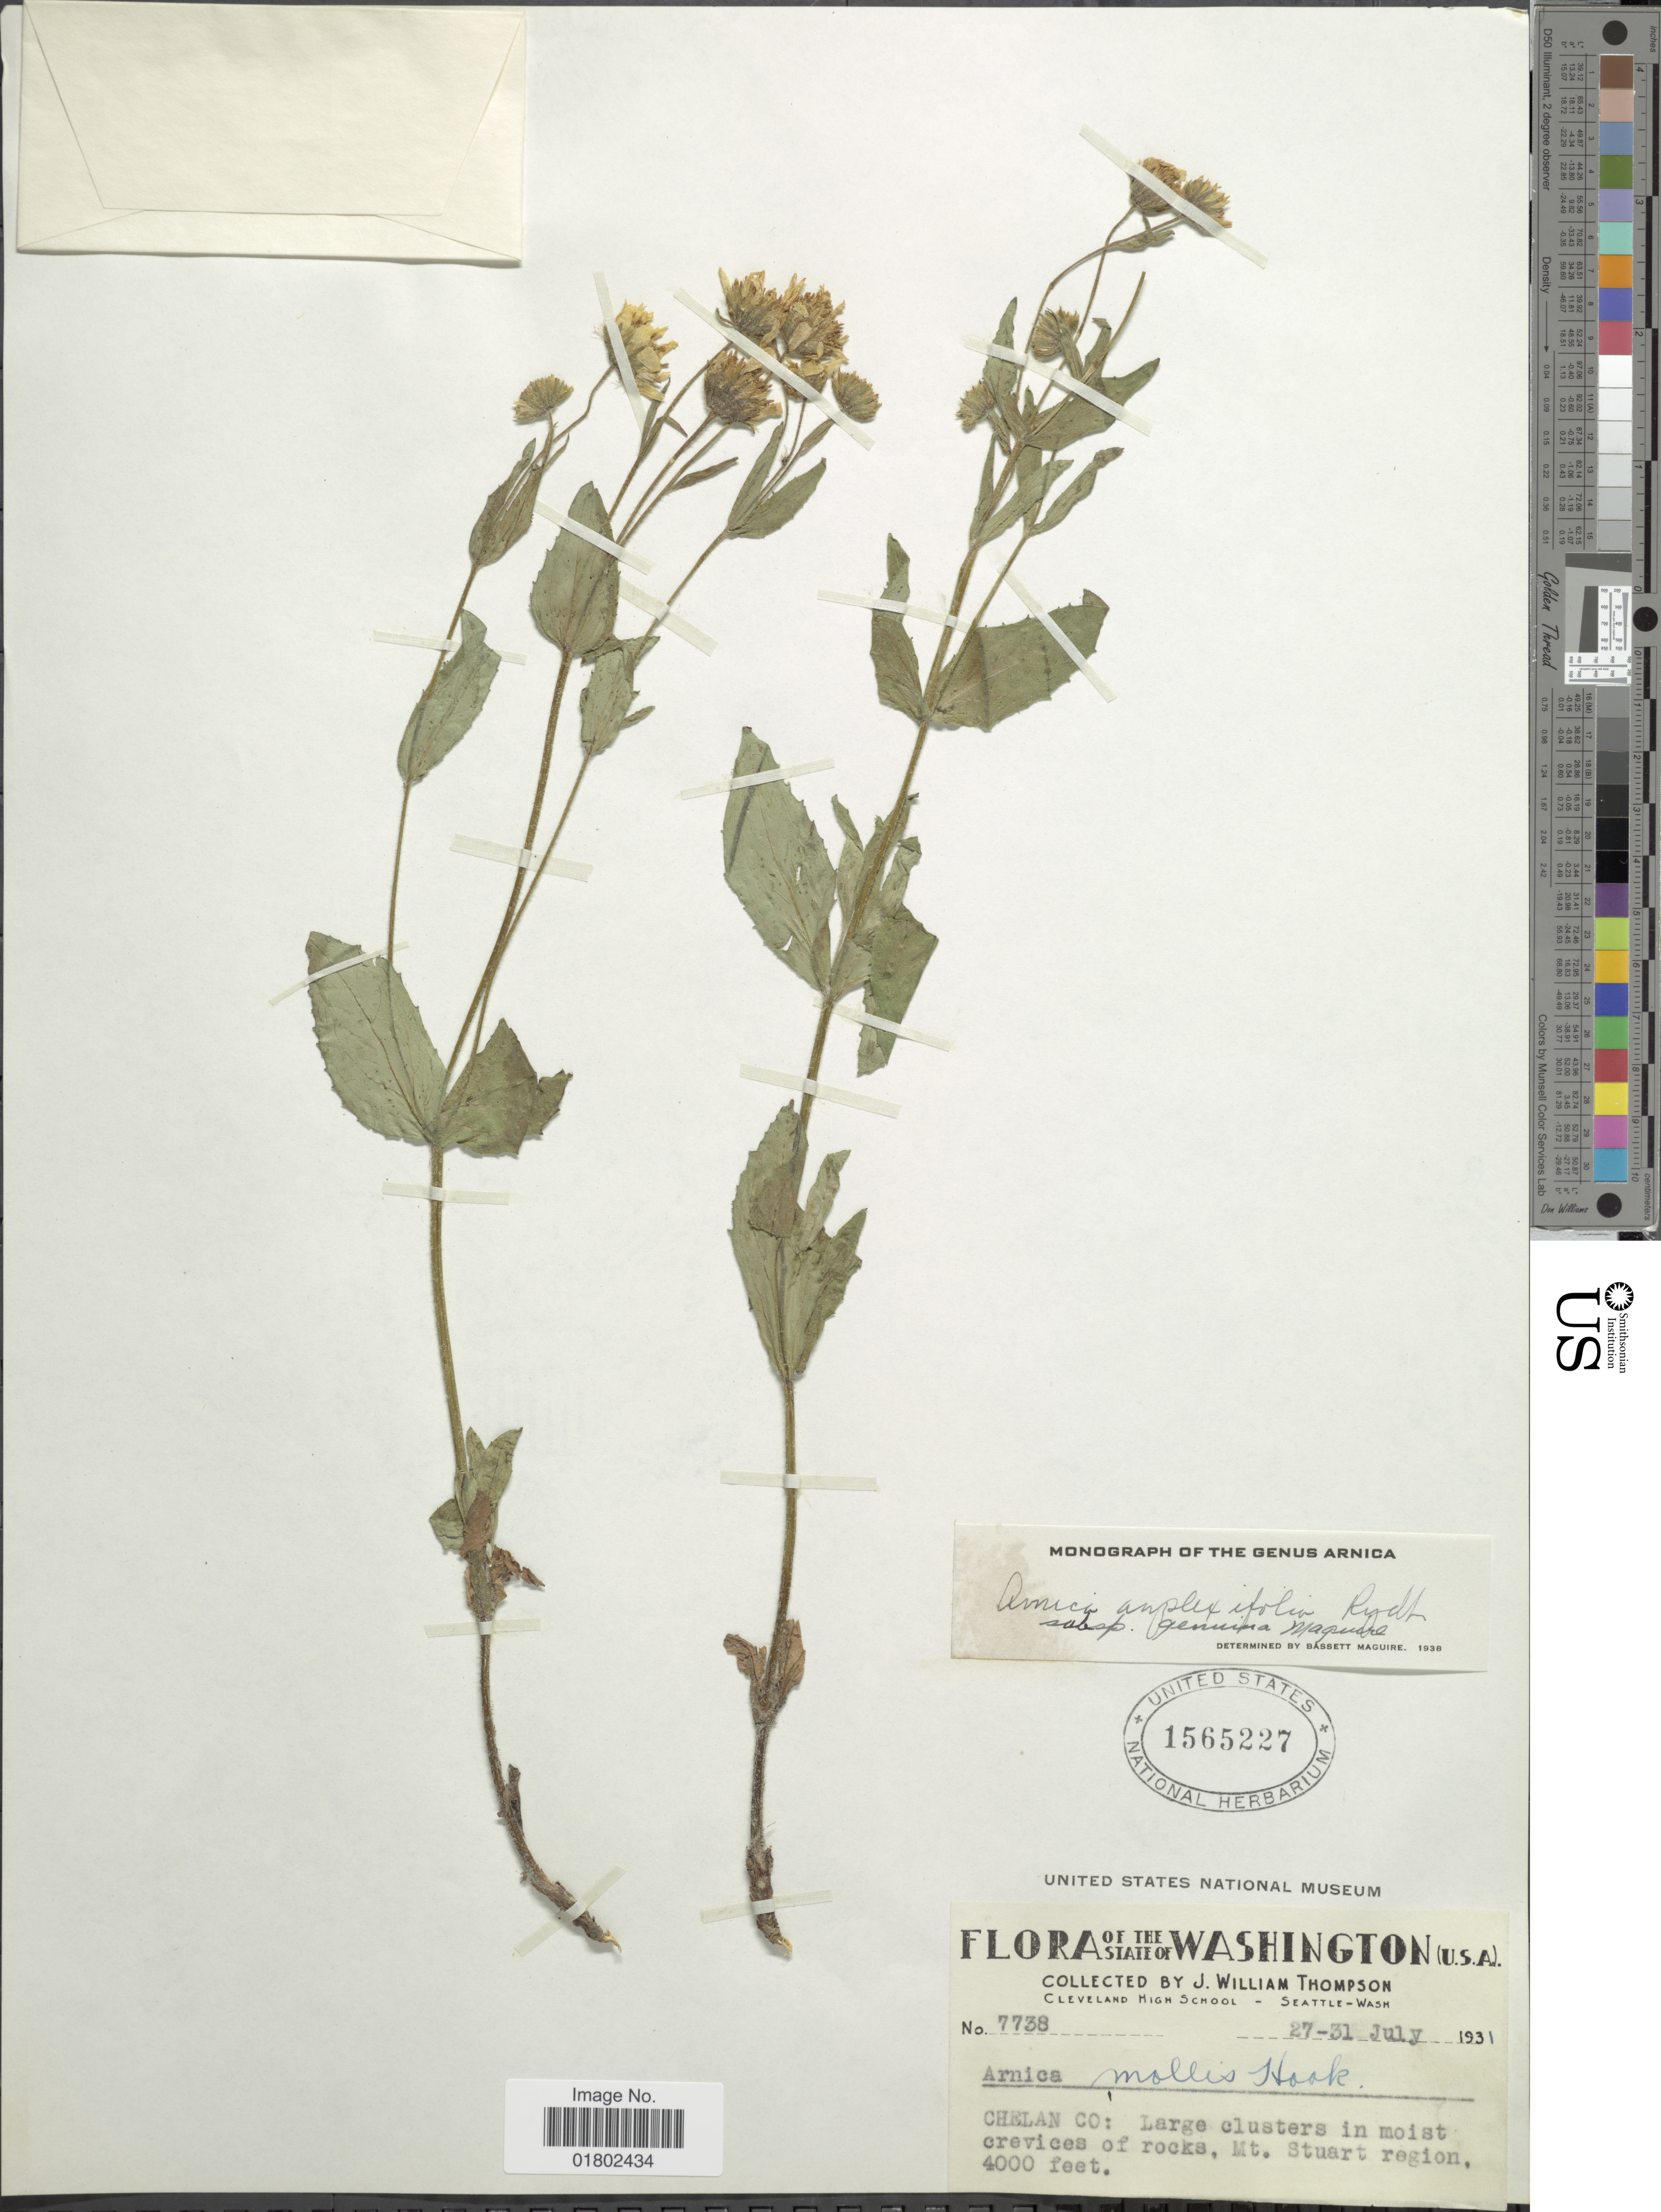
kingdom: Plantae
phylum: Tracheophyta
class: Magnoliopsida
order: Asterales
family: Asteraceae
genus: Arnica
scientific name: Arnica amplexifolia subsp. genuina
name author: Maguire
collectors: J. W. Thompson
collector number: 7738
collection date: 1931-07-27/1931-07-31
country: United States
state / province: Washington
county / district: Chelan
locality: Chelan Co: Large clusters in moist crevices of rocks, mt. Stuart region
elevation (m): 1219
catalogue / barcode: US 1565227